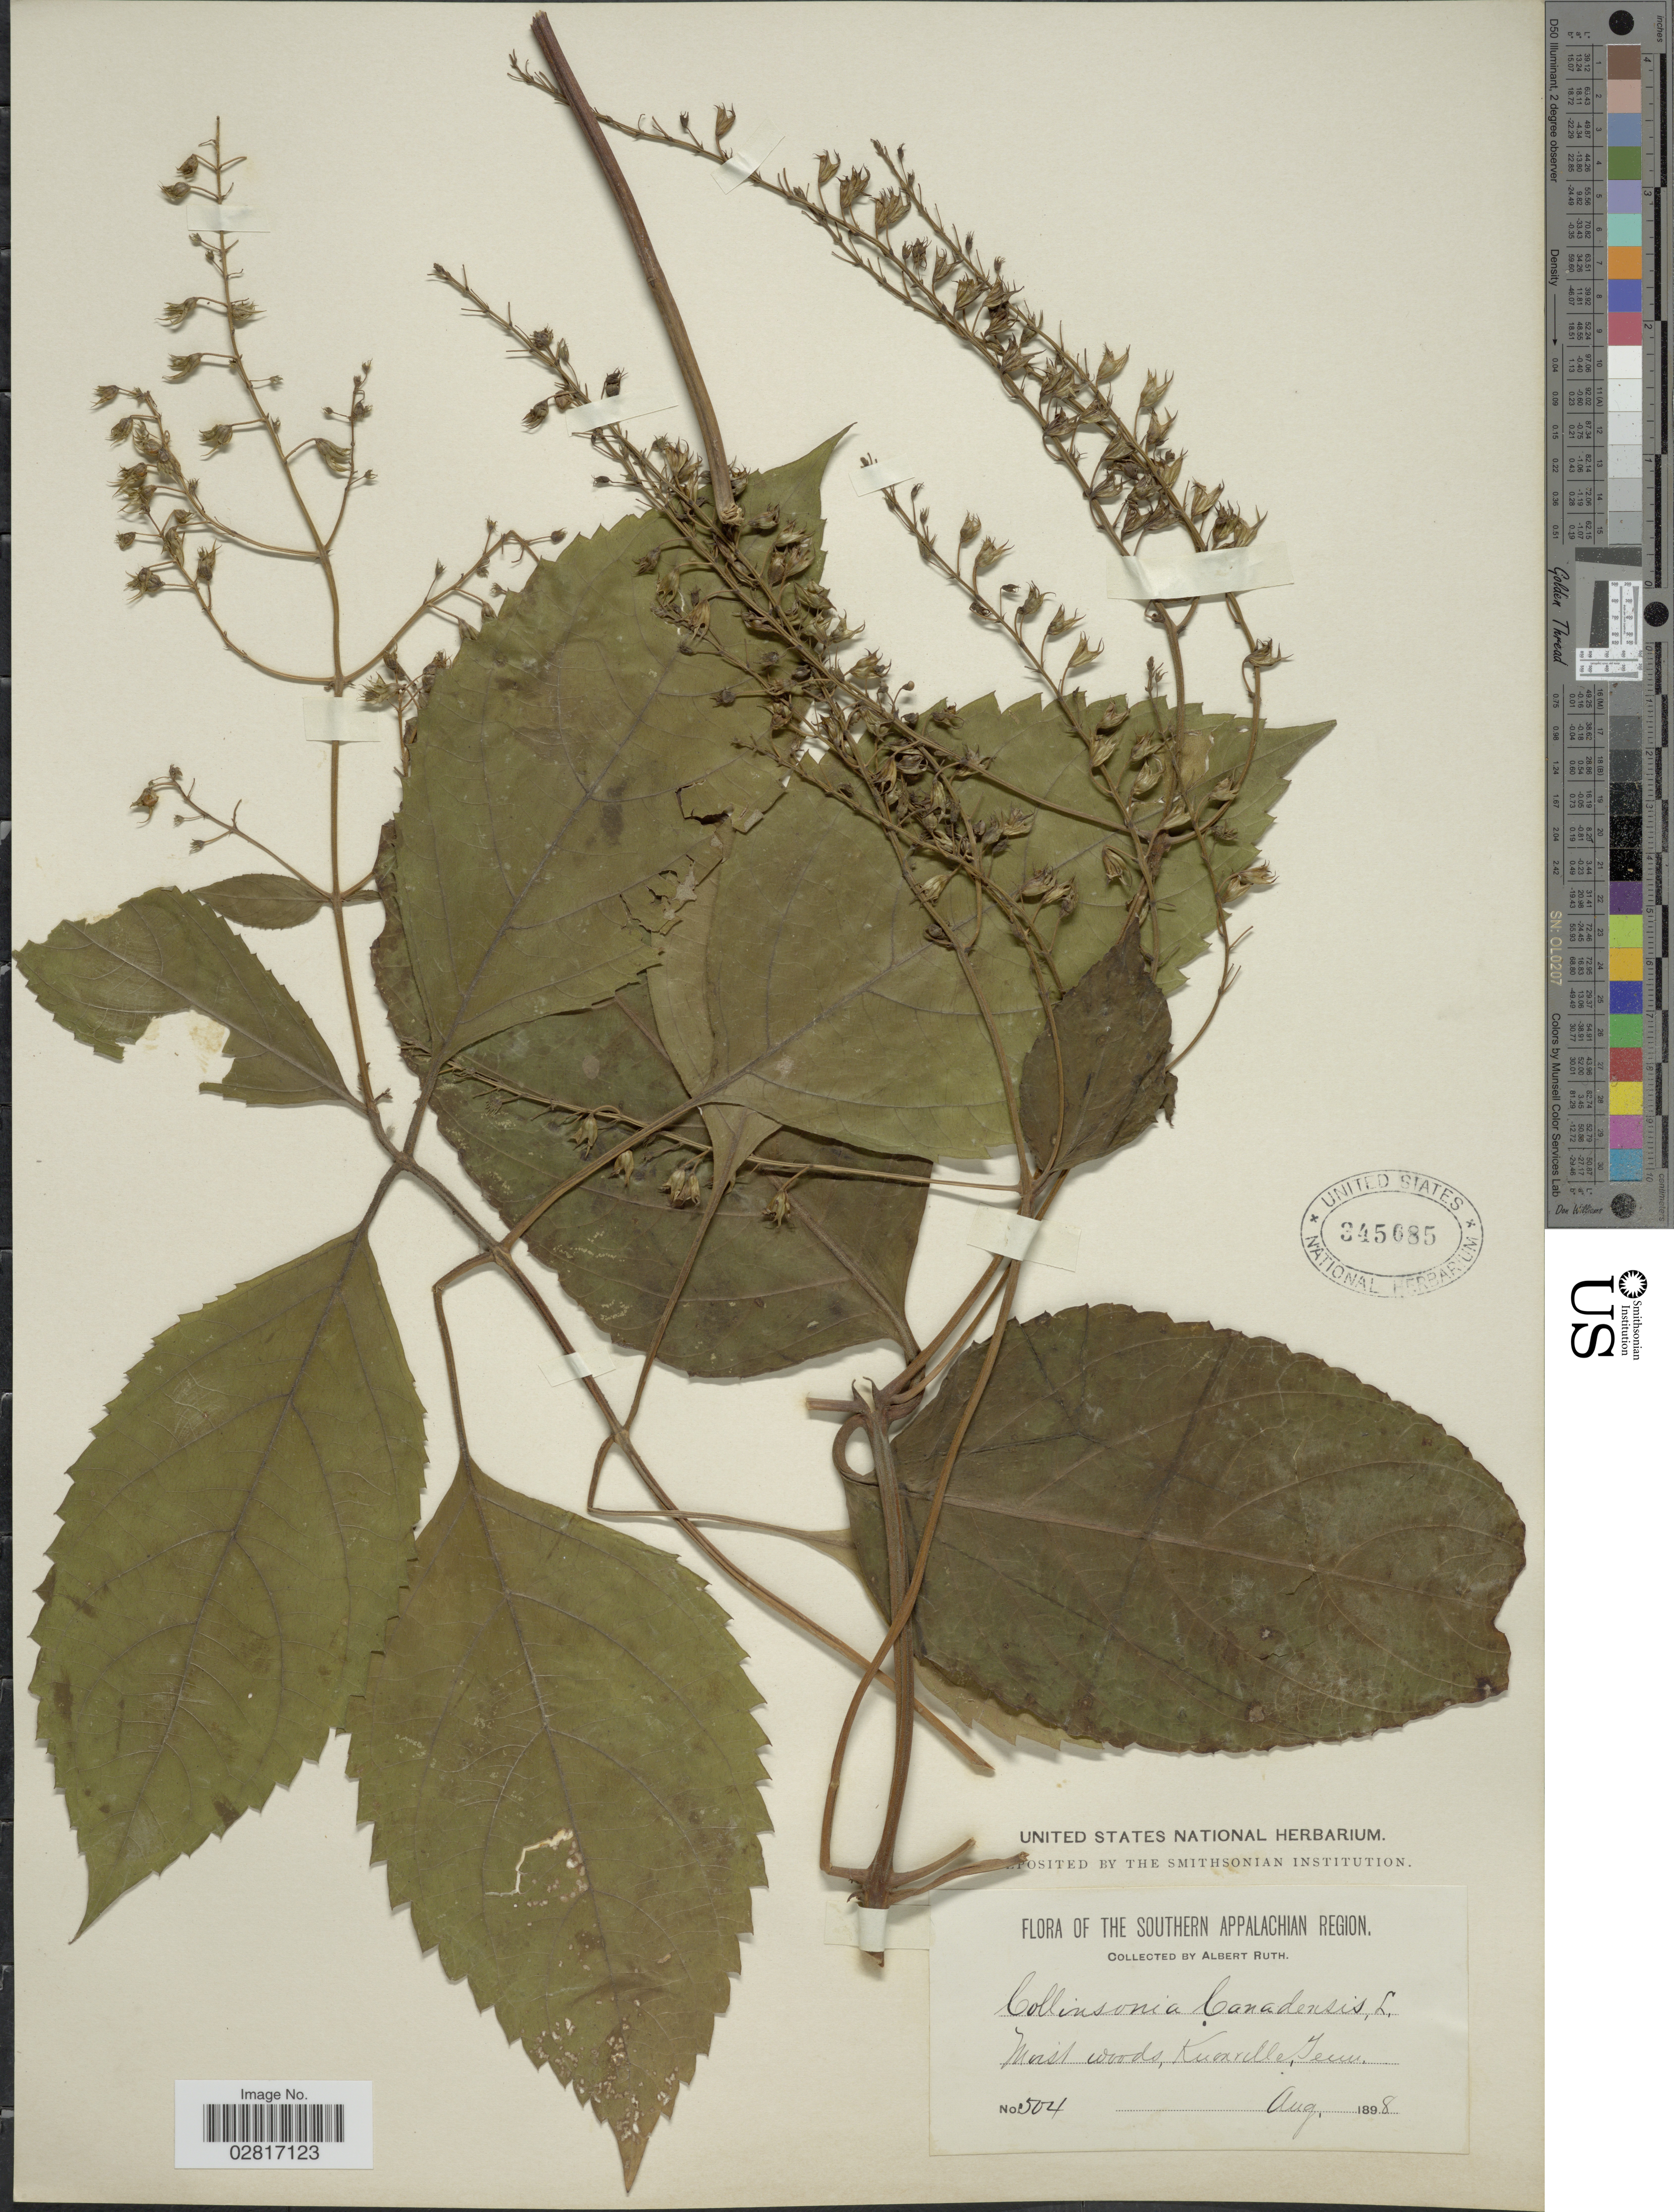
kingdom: Plantae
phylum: Tracheophyta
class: Magnoliopsida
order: Lamiales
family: Lamiaceae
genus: Collinsonia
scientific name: Collinsonia canadensis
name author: L.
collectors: A. Ruth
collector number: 504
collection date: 1898-08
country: United States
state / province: Tennessee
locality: Southern Appalachian Region, Knoxville,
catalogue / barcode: US 345685